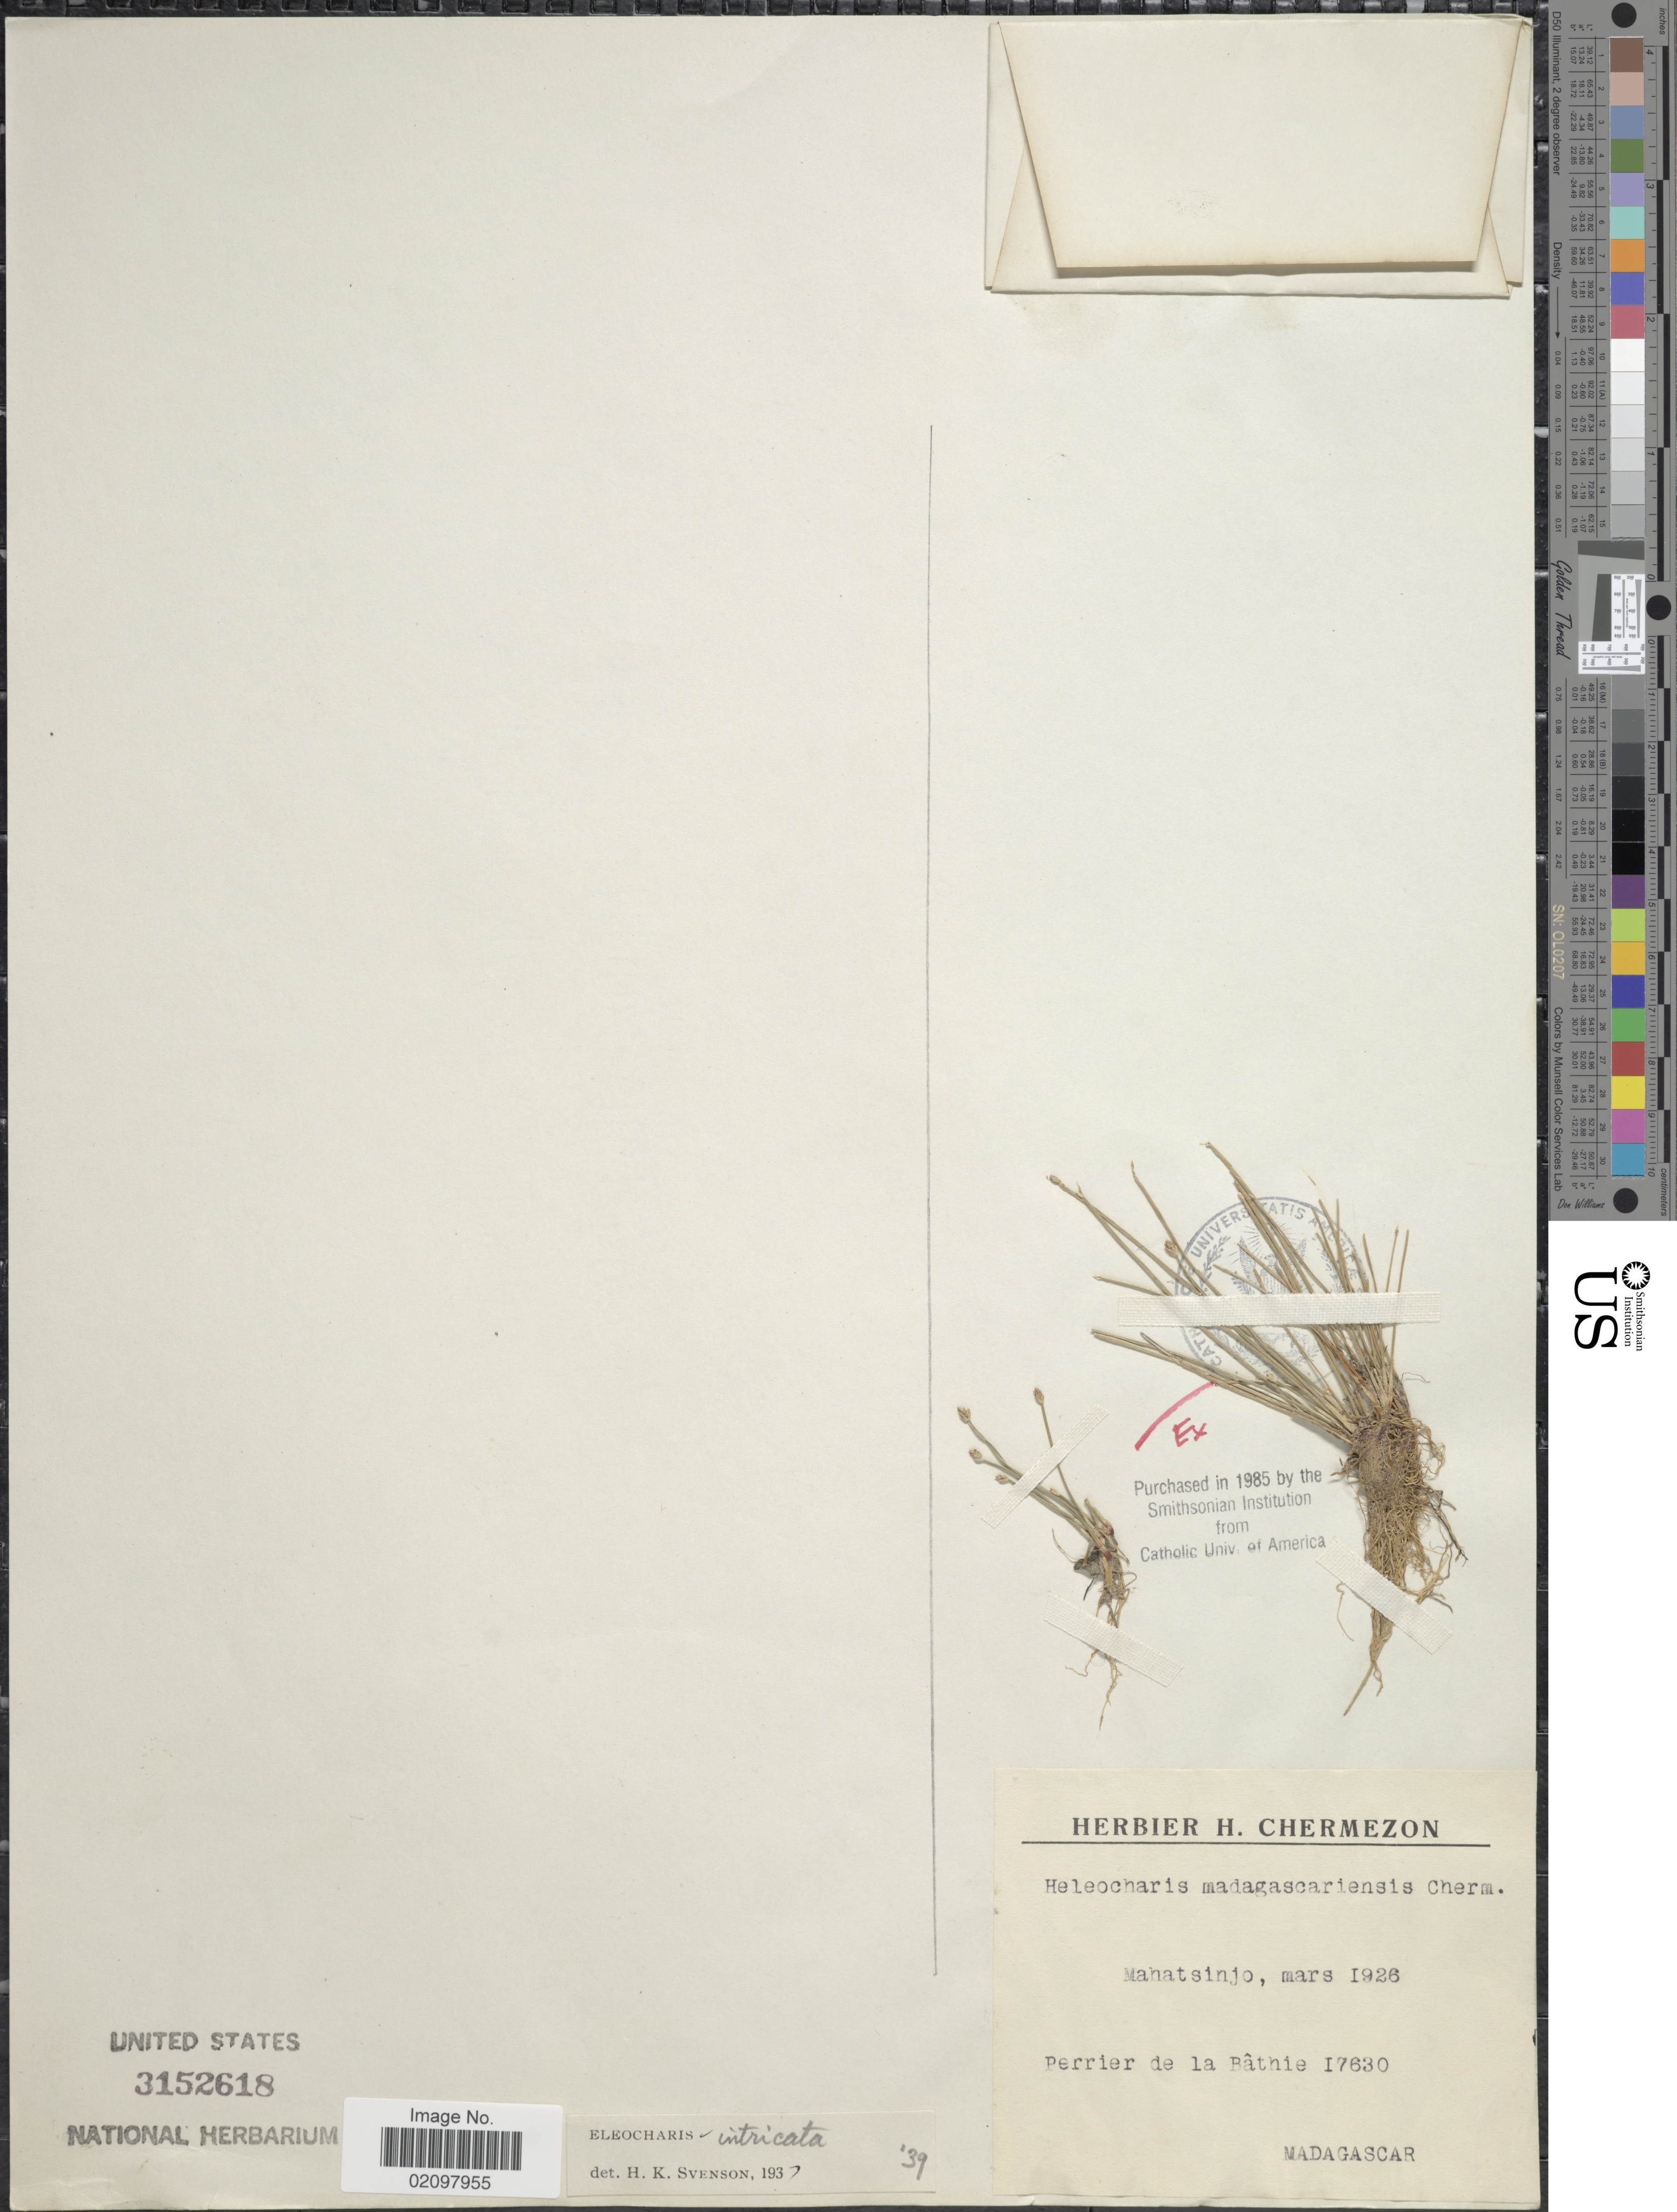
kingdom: Plantae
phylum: Tracheophyta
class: Liliopsida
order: Poales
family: Cyperaceae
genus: Eleocharis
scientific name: Eleocharis caduca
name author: (Delile) Schult.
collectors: Perrier de la Bâthie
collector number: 17630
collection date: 1926-03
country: Madagascar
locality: Mahatsinjo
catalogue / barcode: US 3152618